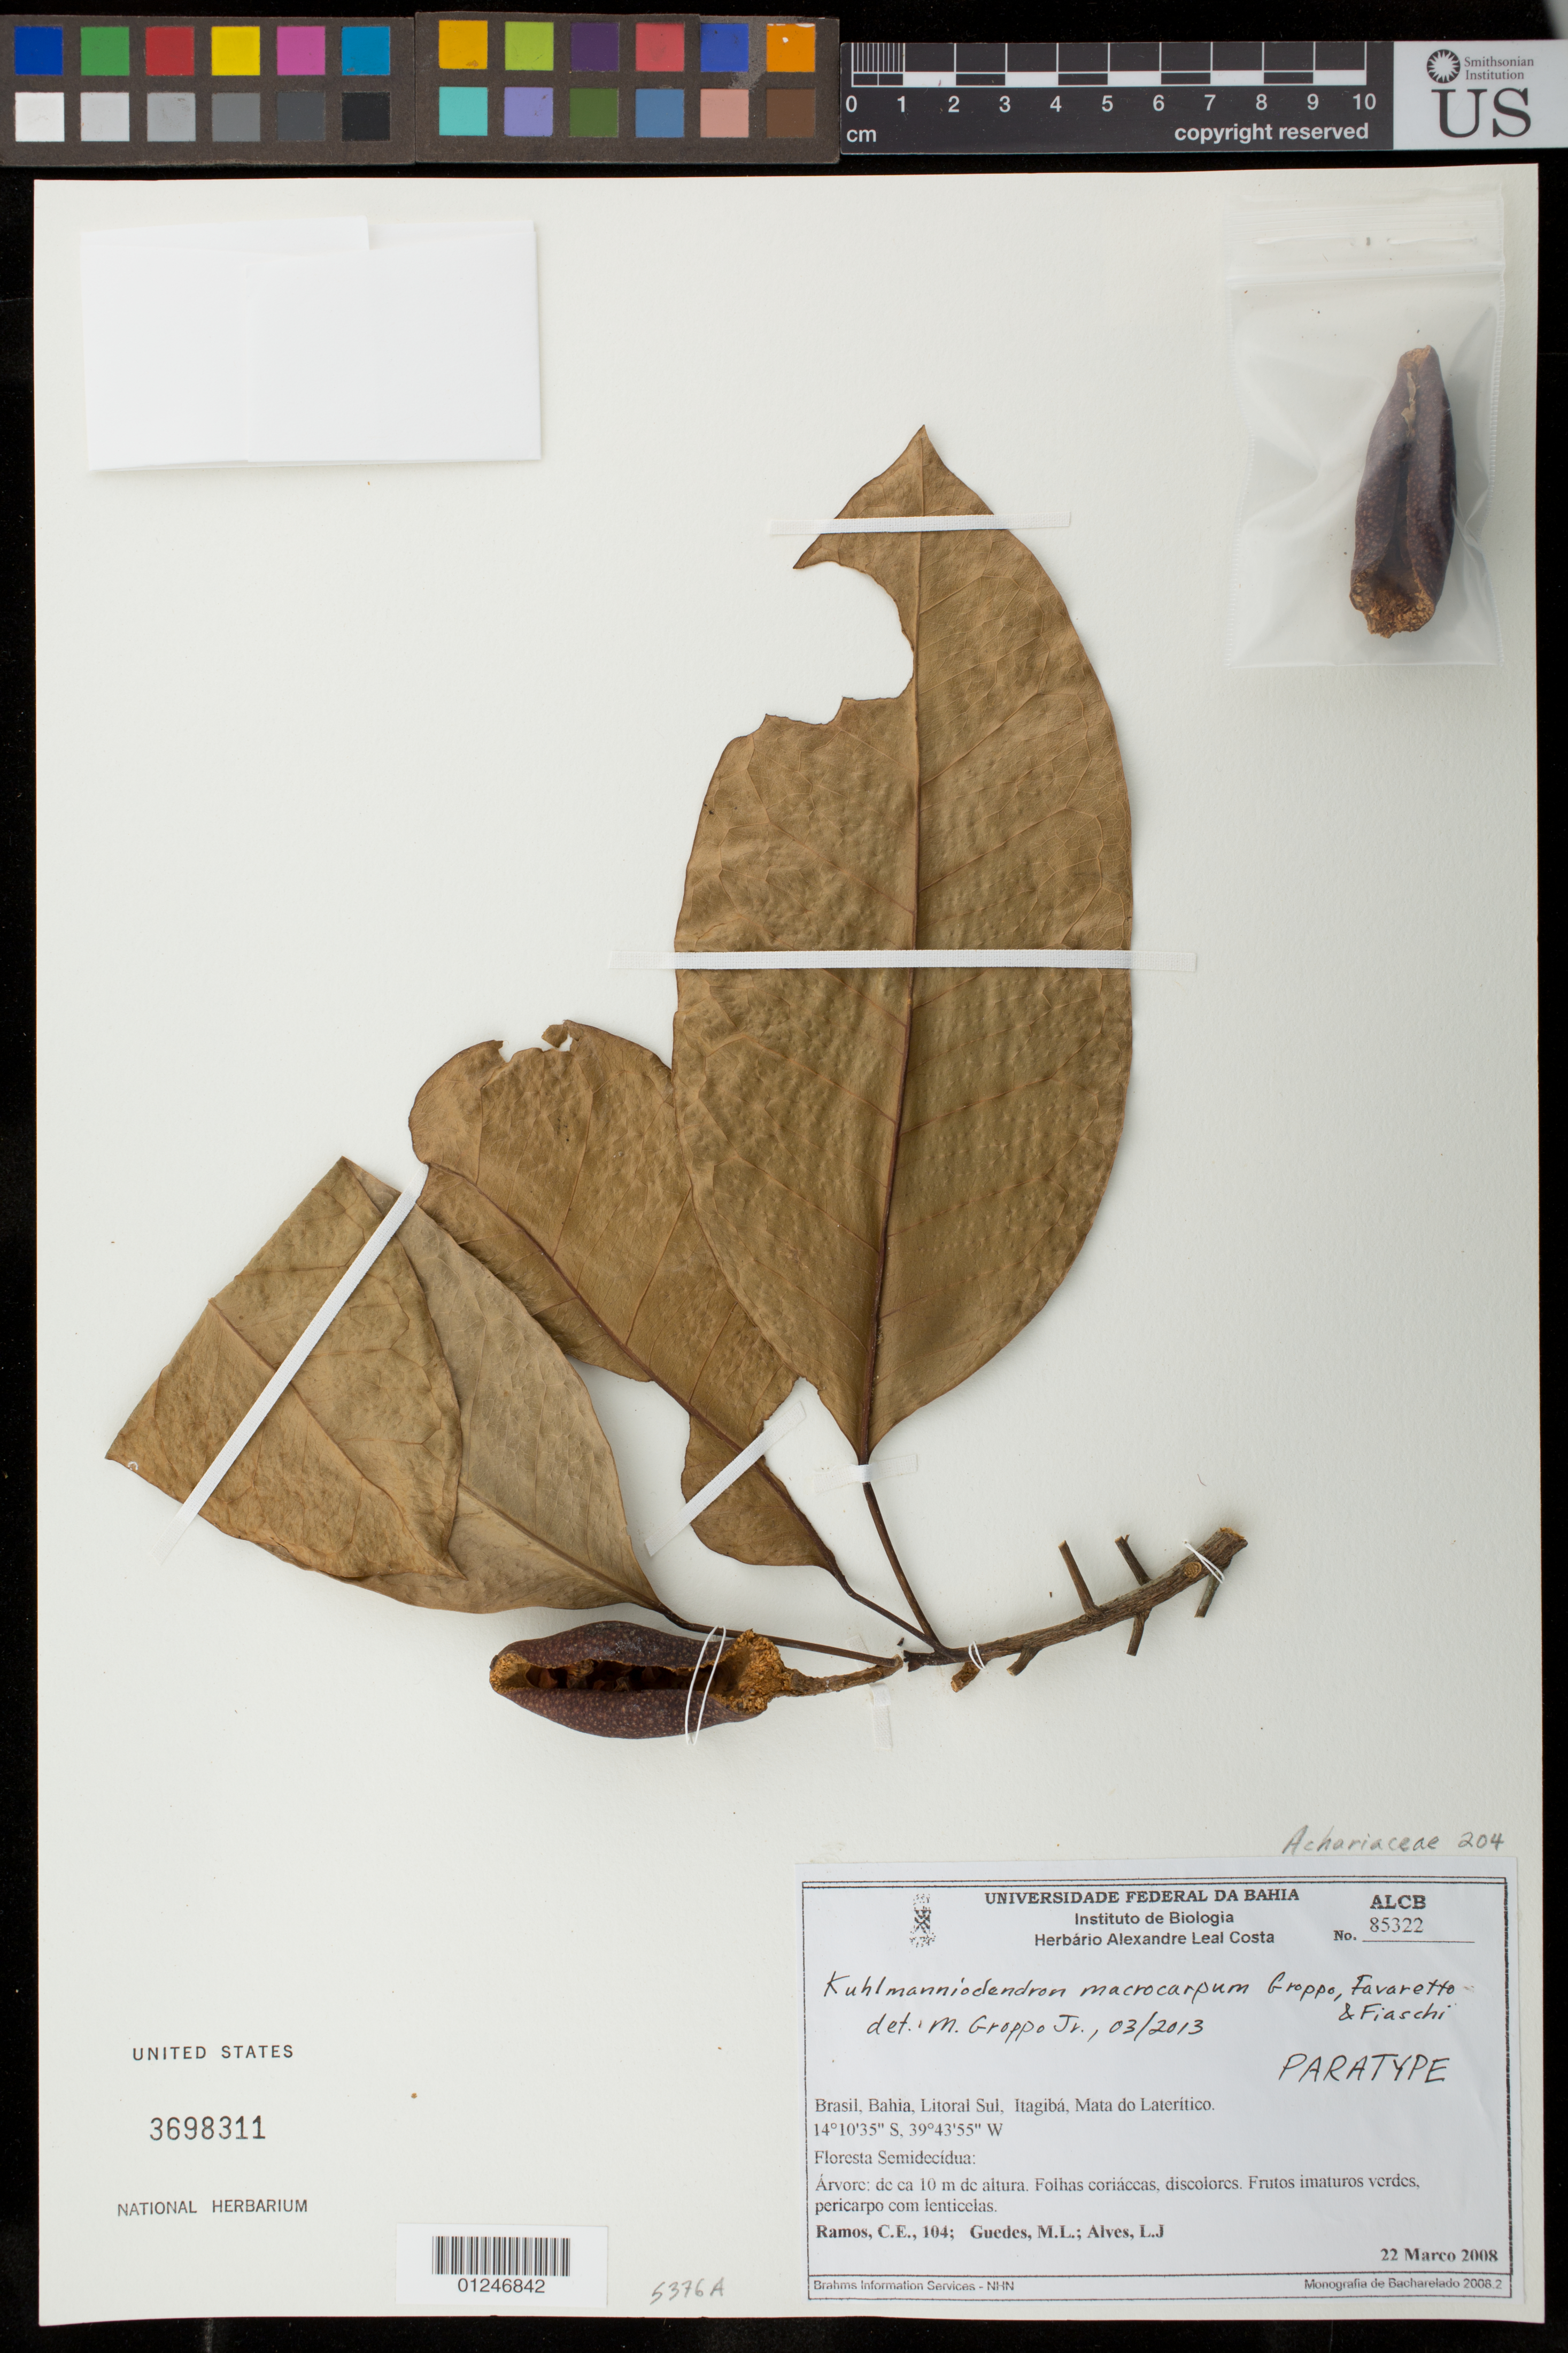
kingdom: Plantae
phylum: Tracheophyta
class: Magnoliopsida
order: Malpighiales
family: Achariaceae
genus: Kuhlmanniodendron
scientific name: Kuhlmanniodendron macrocarpum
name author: Groppo et al.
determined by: Groppo, M., (SPF)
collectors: C. E. Ramos, M. L. Guedes & L. Alves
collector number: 104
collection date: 2008-03-22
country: Brazil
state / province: Bahia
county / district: Itagibá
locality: Litoral Sul. Itagiba, Mata do Lateritico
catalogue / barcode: US 3698311